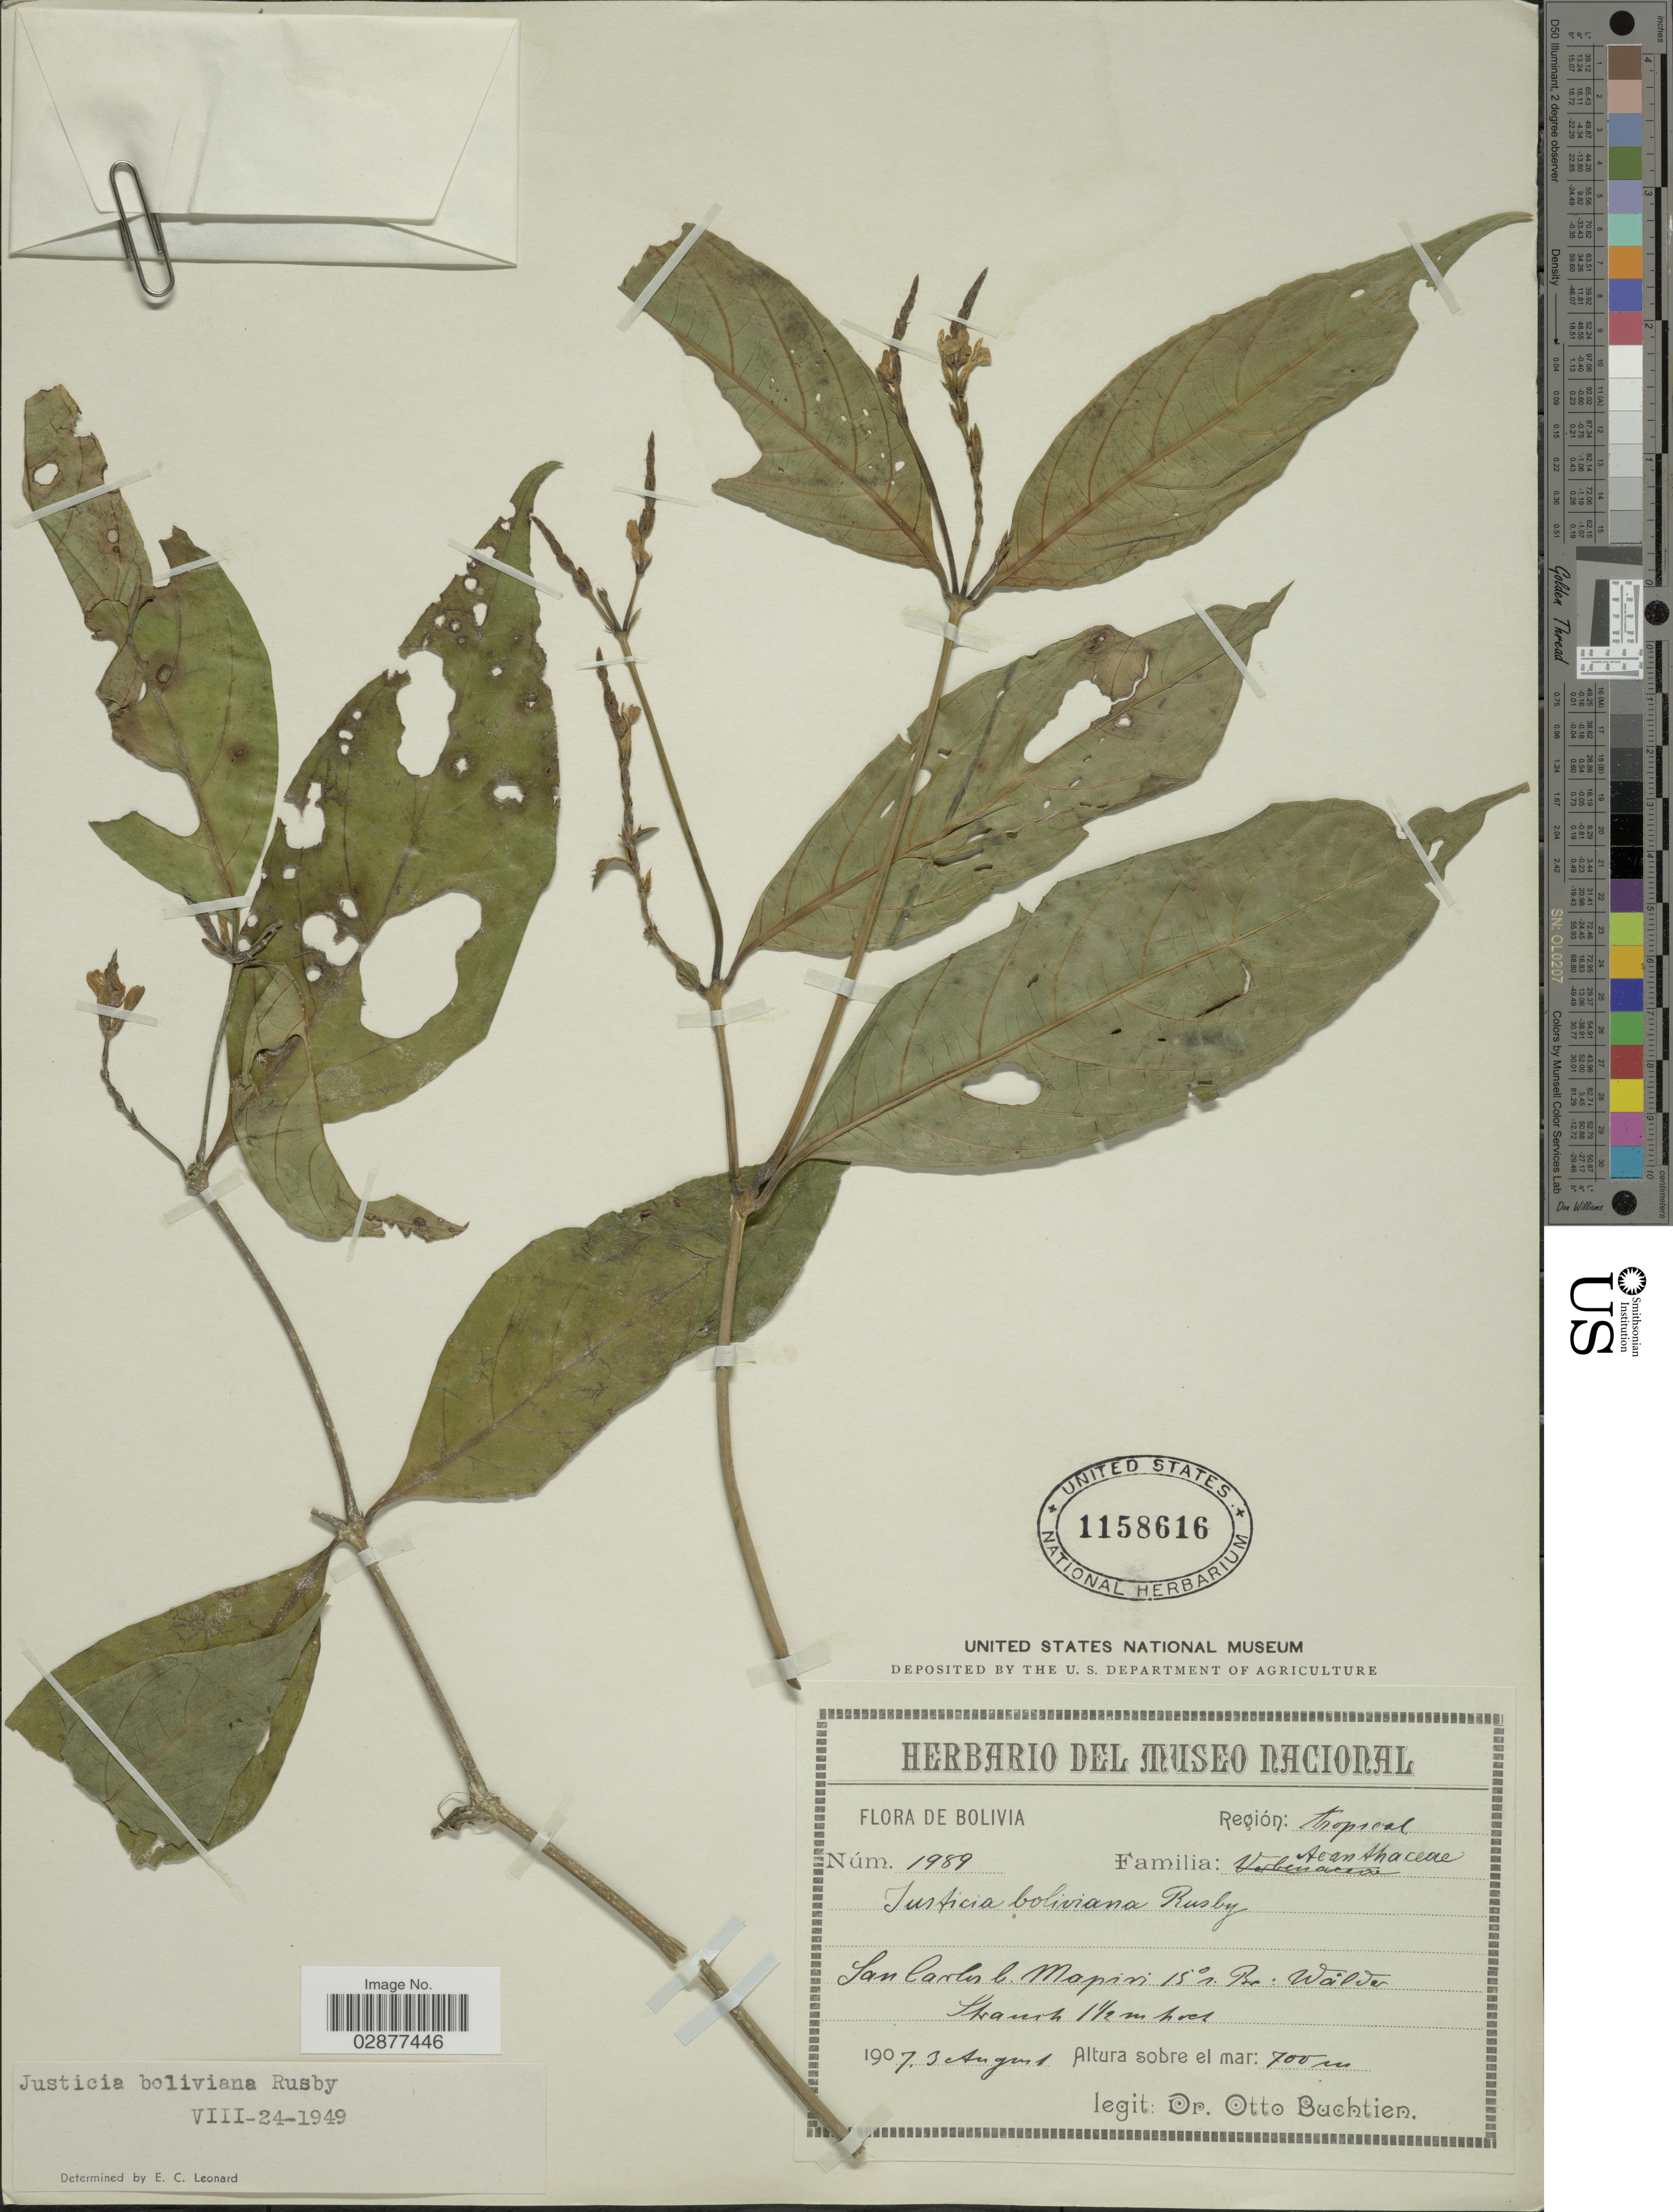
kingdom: Plantae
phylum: Tracheophyta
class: Magnoliopsida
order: Lamiales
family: Acanthaceae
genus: Justicia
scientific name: Justicia boliviana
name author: Rusby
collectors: O. Buchtien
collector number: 1989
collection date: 1907-08-03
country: Bolivia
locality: Región: tropical. San Carlos b. Mapiri 15° s. Br: Wälder.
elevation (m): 700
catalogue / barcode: US 1158616